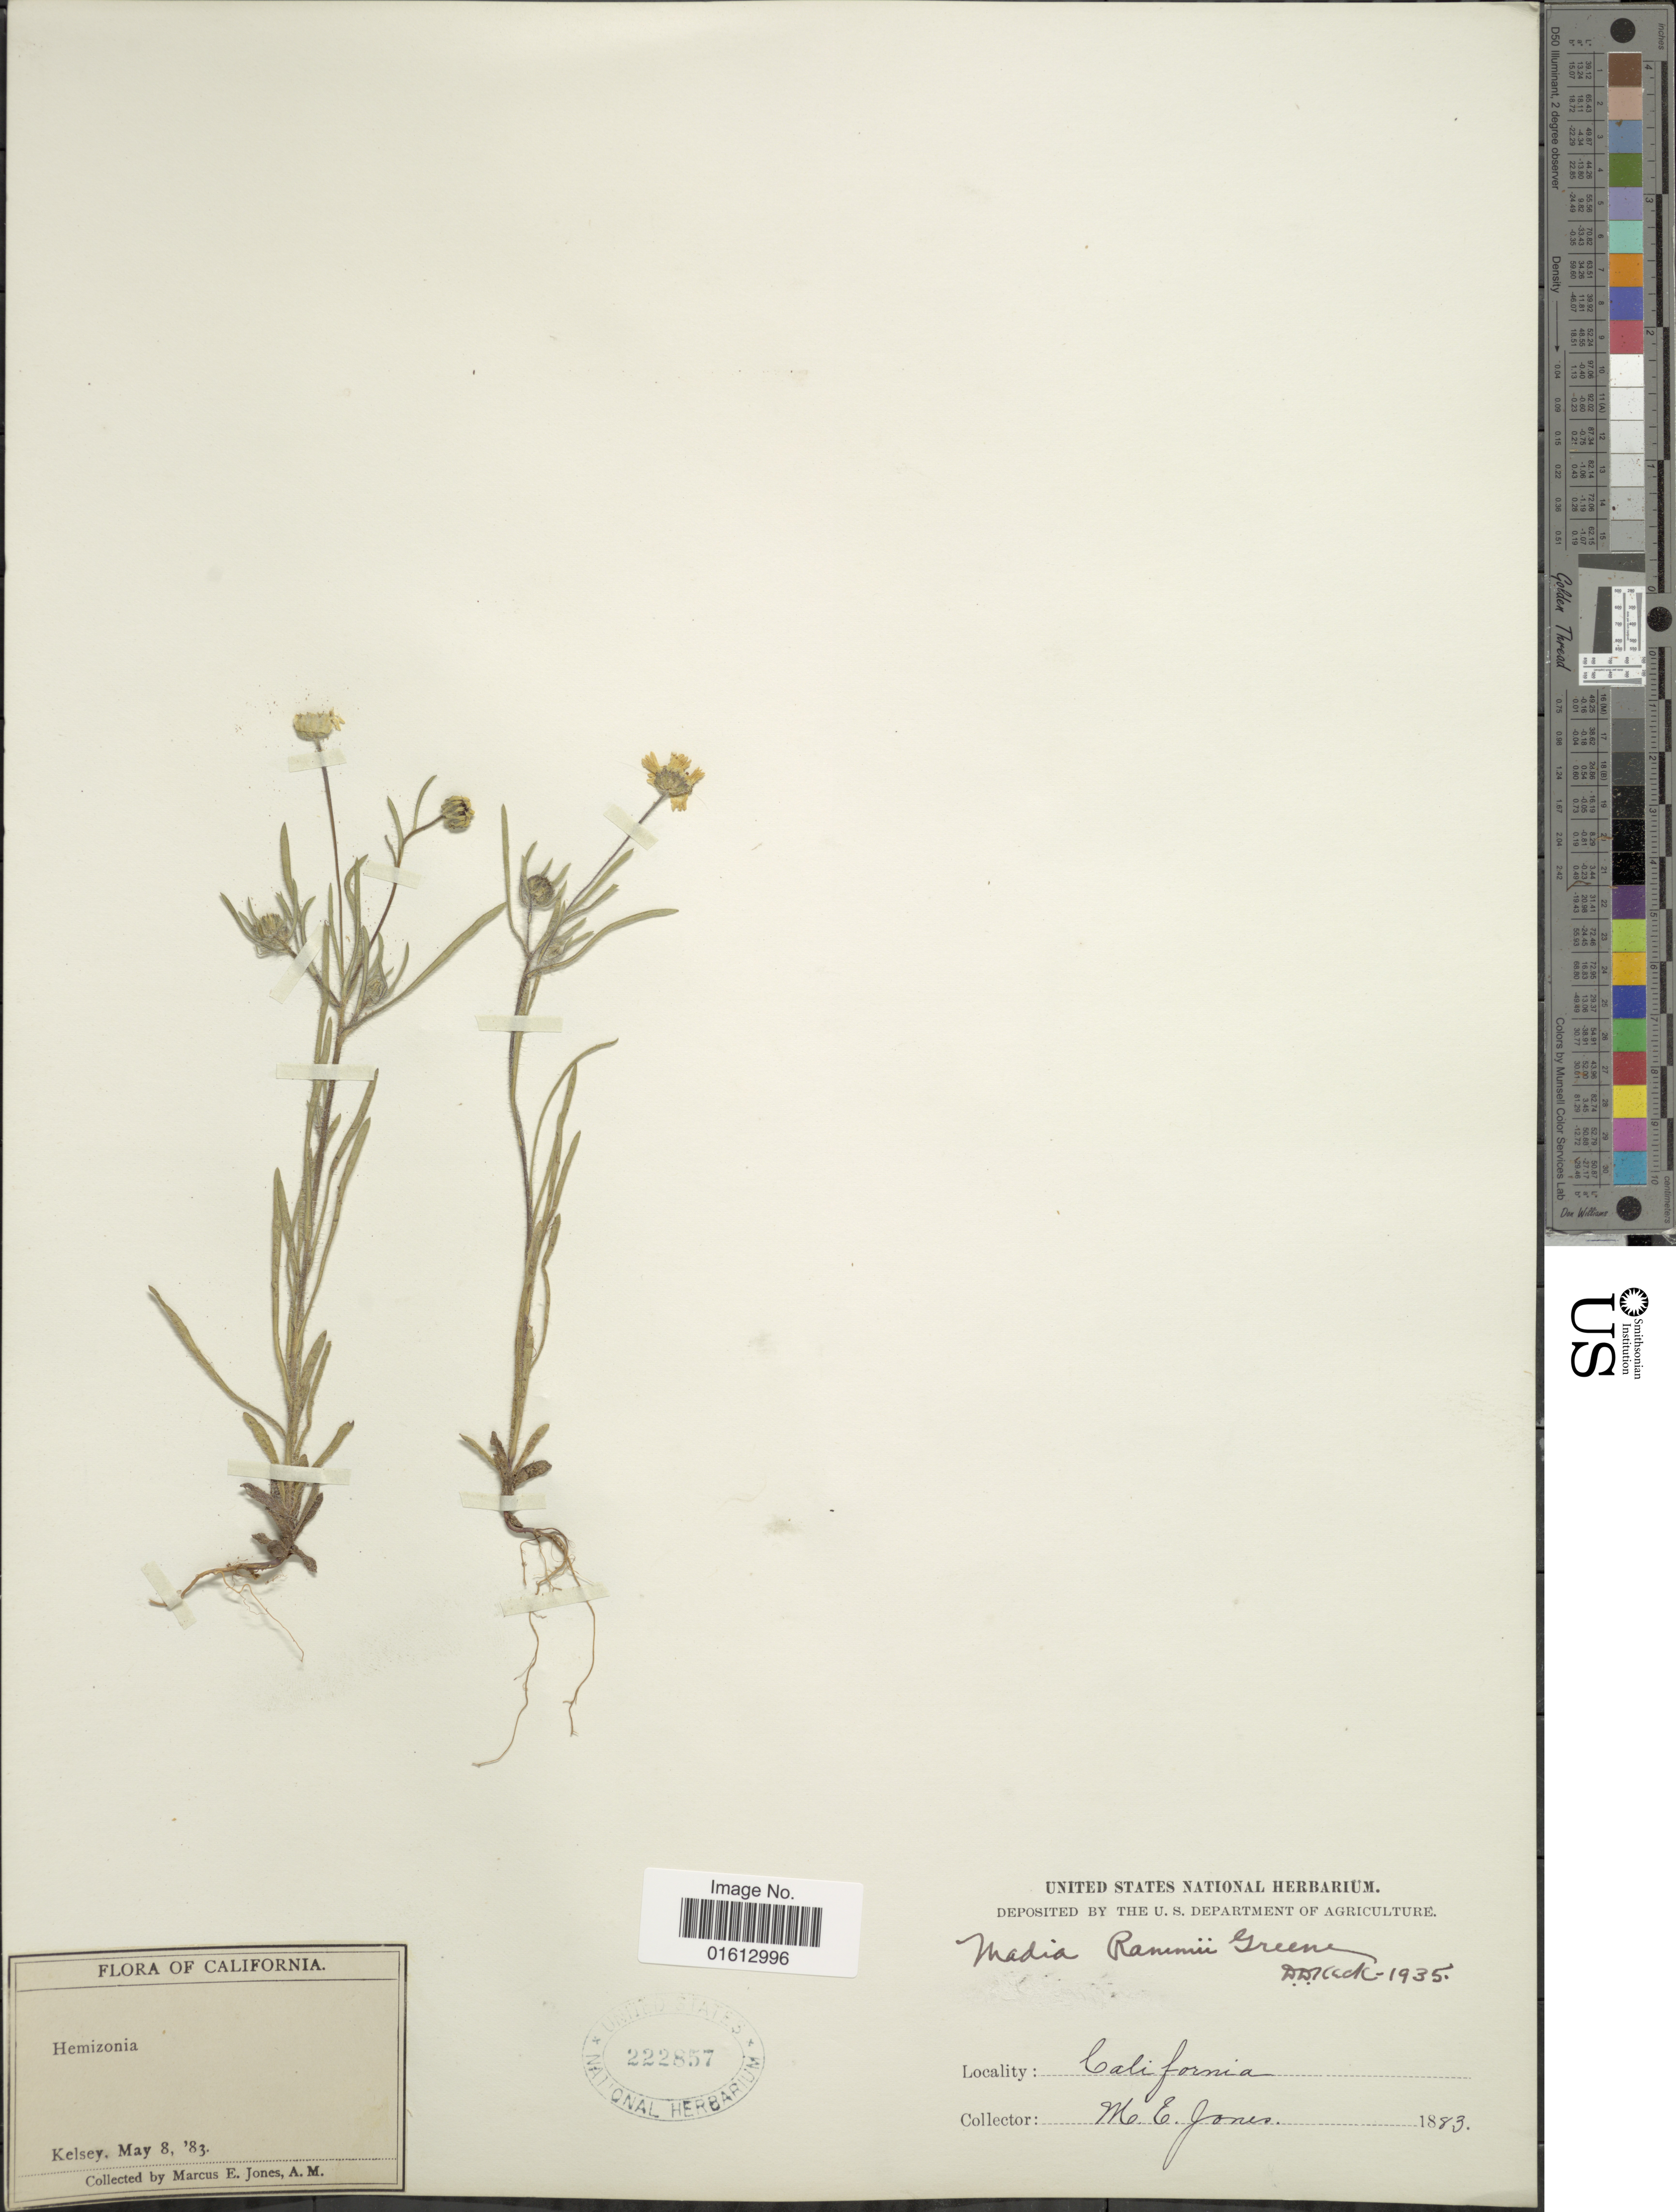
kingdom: Plantae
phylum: Tracheophyta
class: Magnoliopsida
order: Asterales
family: Asteraceae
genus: Madia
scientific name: Madia rammii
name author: Greene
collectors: M. E. Jones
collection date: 1883-05-08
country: United States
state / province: California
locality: California, Kelsey.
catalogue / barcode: US 222857